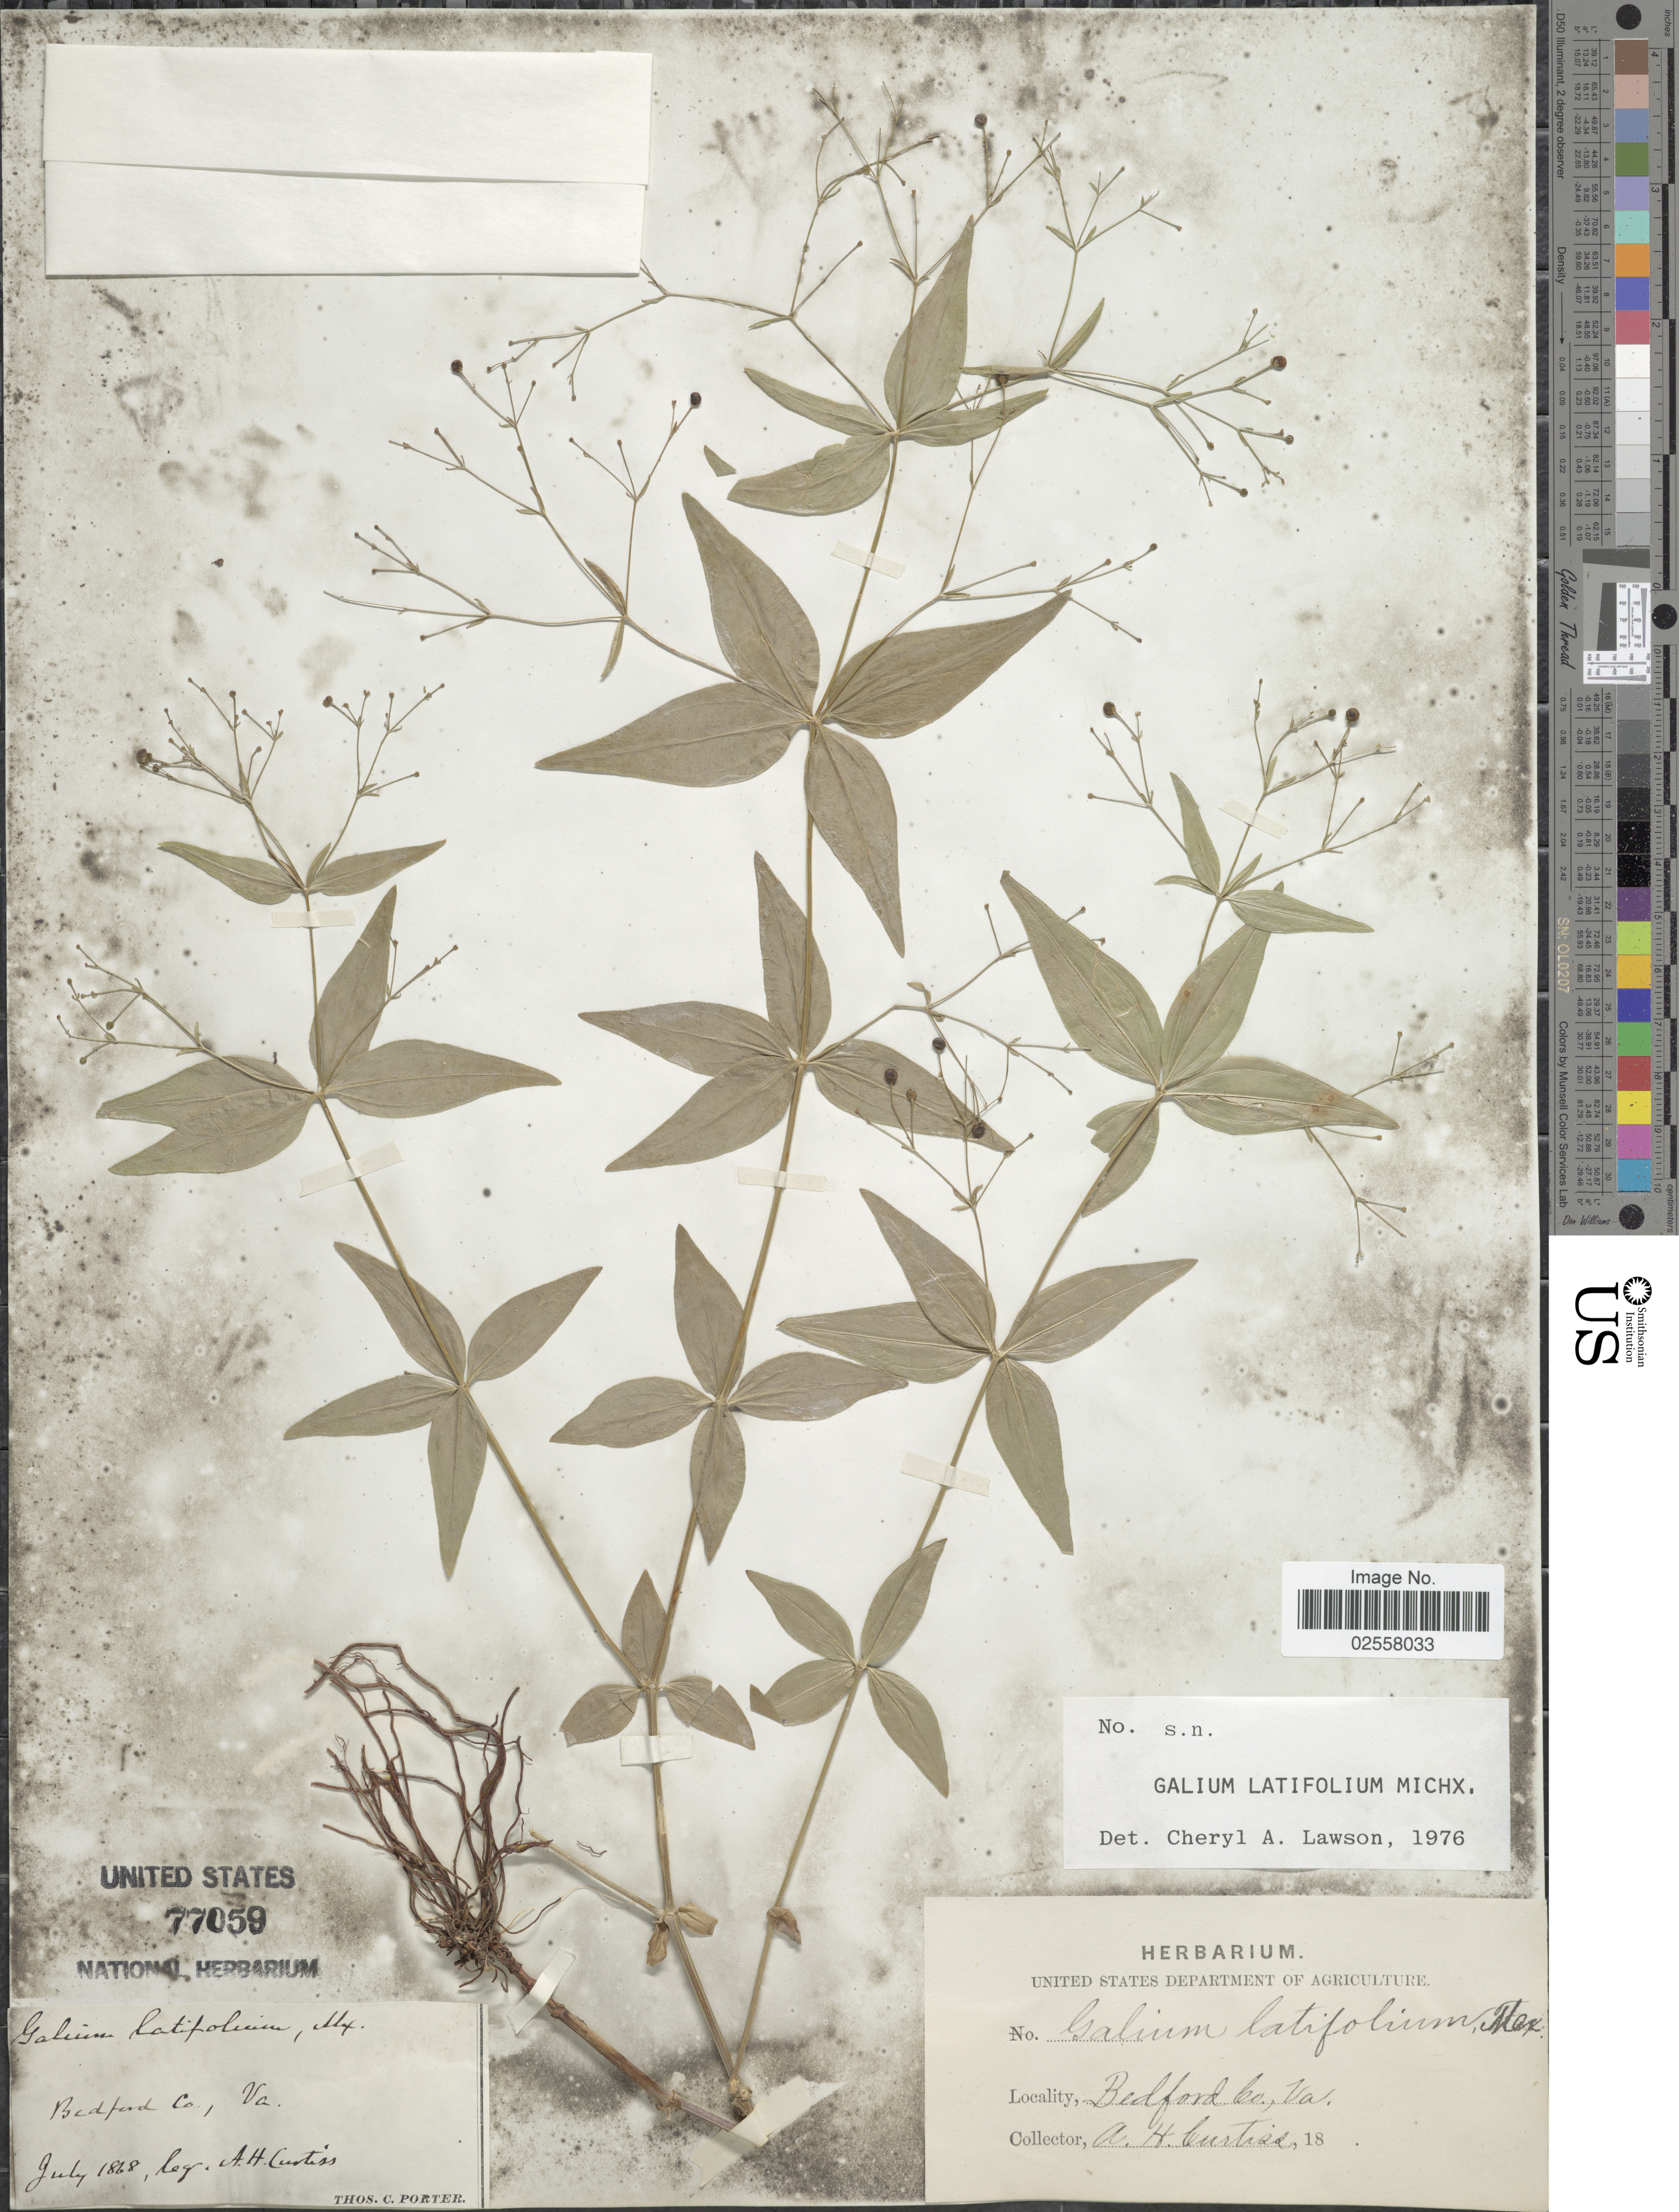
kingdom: Plantae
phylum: Tracheophyta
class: Magnoliopsida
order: Gentianales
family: Rubiaceae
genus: Galium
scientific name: Galium latifolium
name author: Michx.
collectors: A. H. Curtiss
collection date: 1868-07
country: United States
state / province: Virginia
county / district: Bedford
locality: Bedford Co.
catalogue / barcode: US 77059